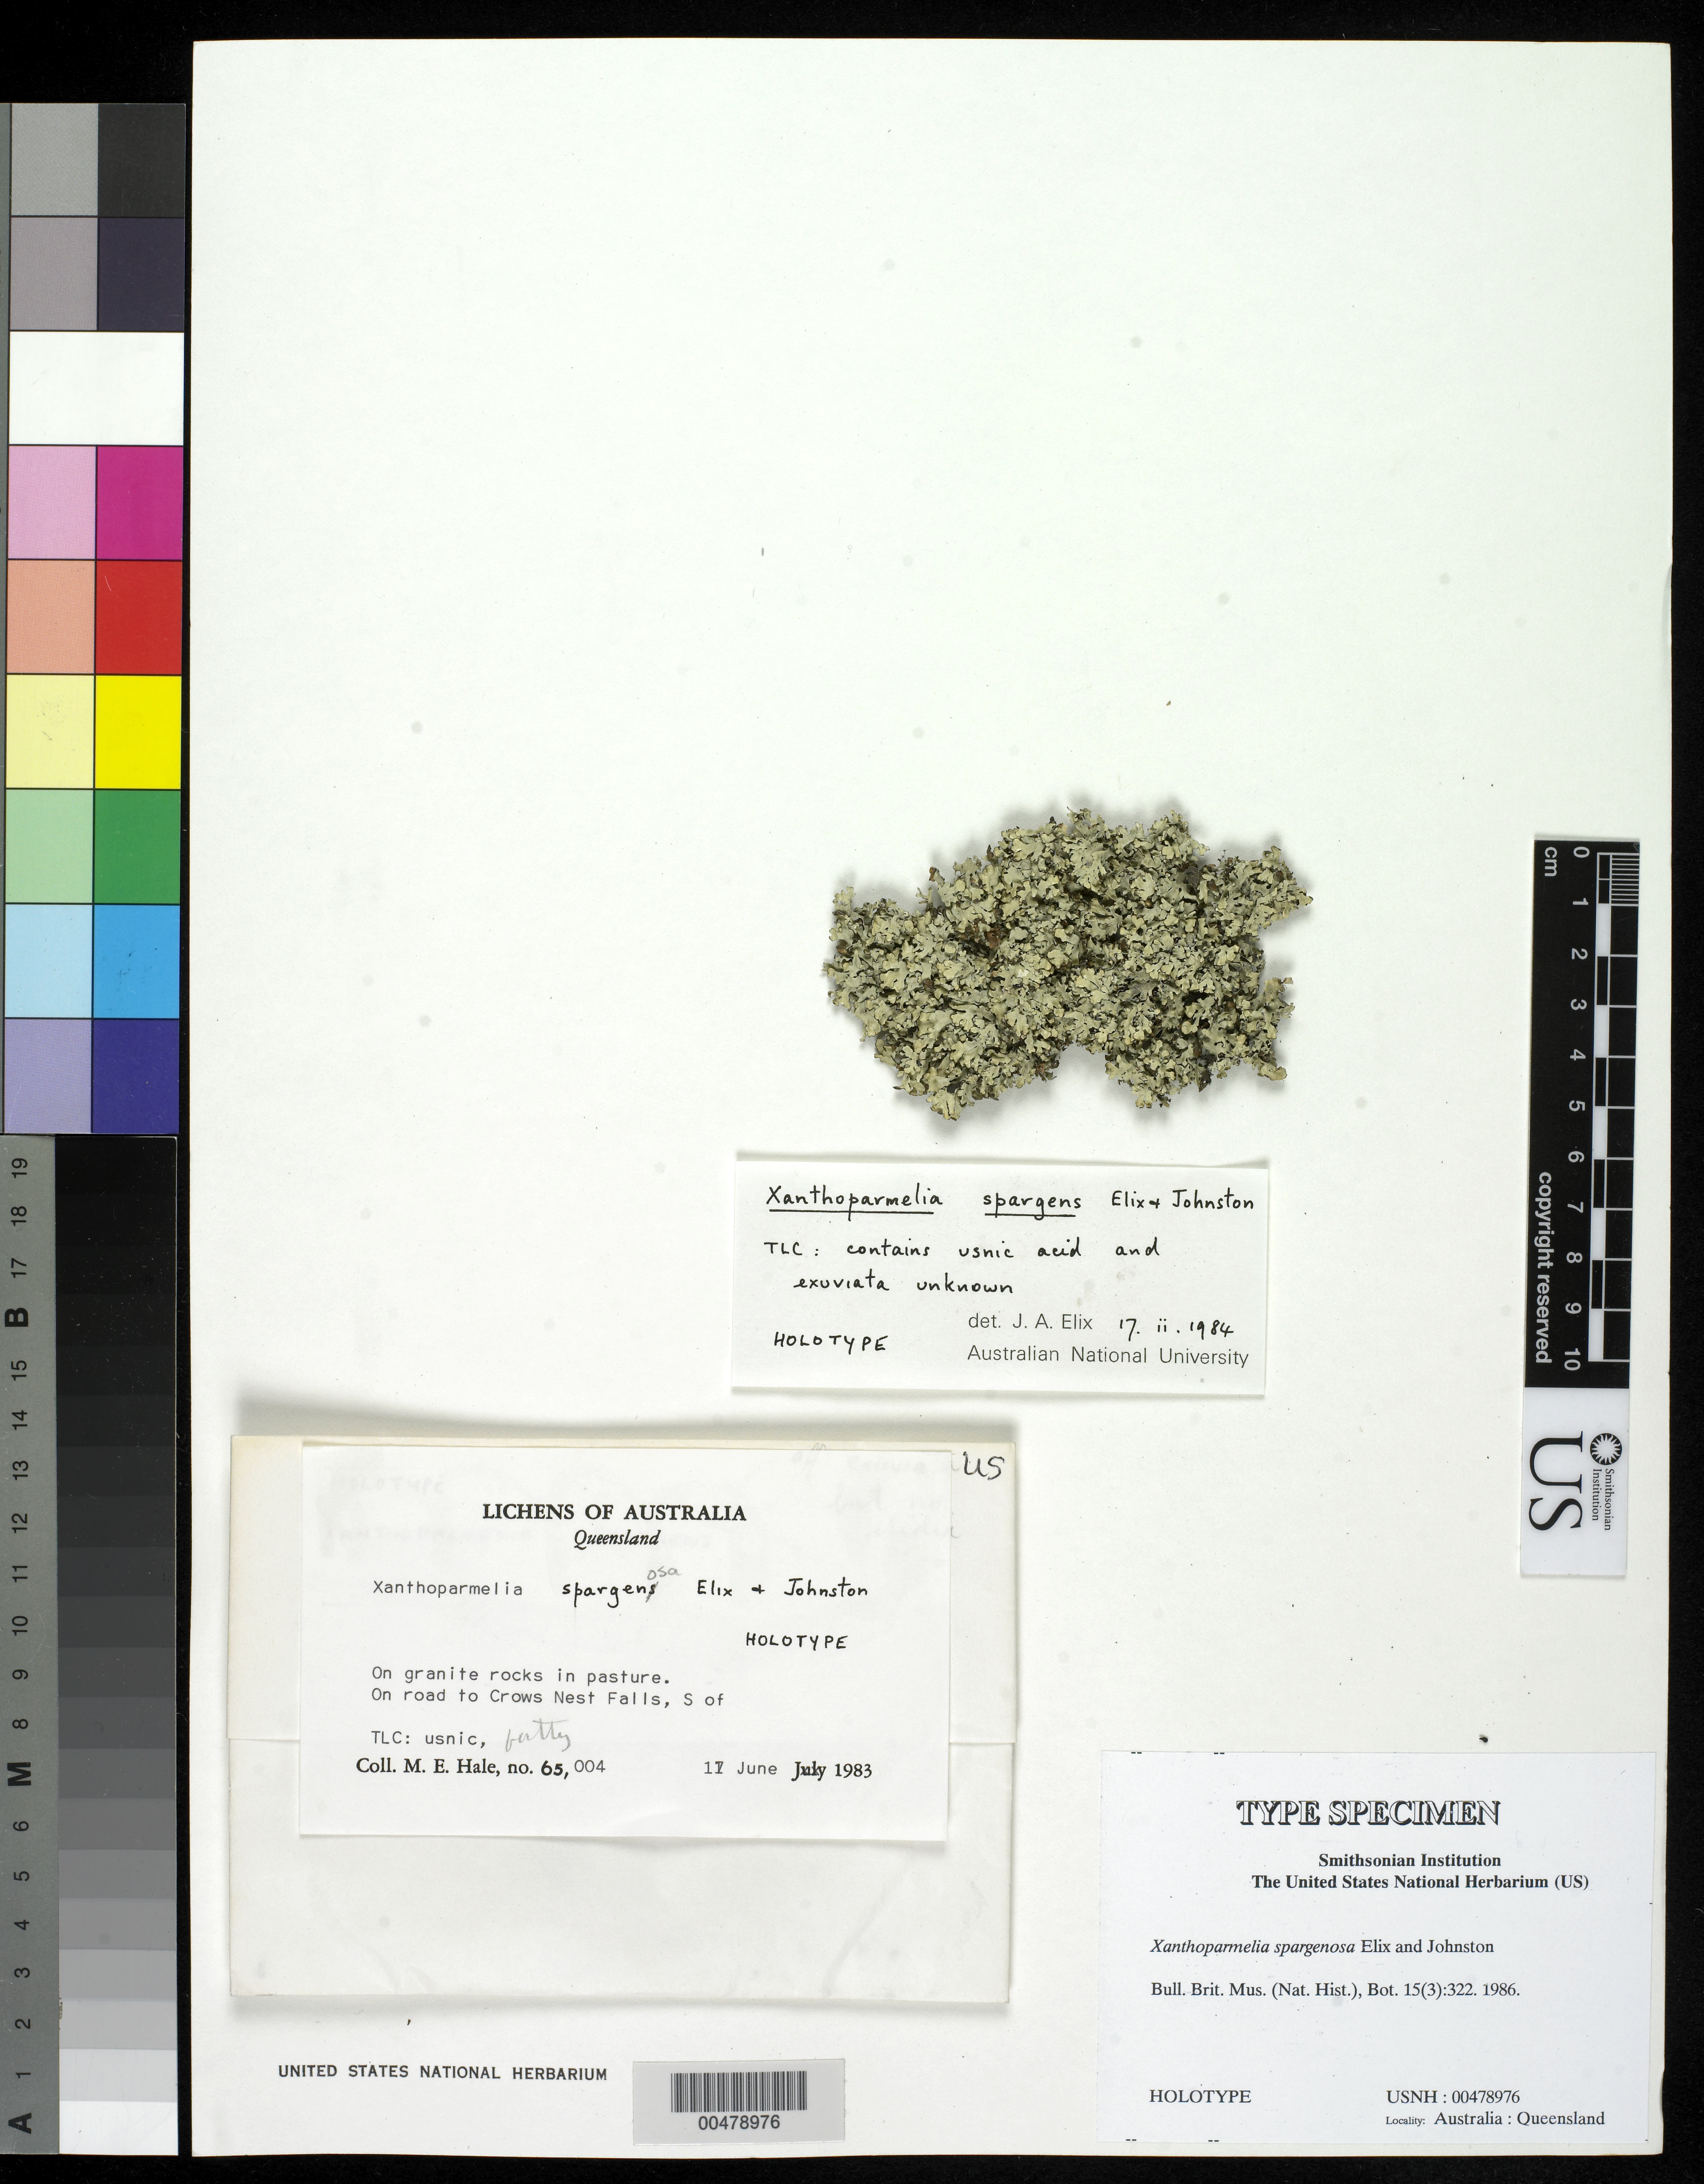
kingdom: Fungi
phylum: Ascomycota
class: Lecanoromycetes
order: Lecanorales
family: Parmeliaceae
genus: Xanthoparmelia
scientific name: Xanthoparmelia spargenosa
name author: Elix & J. Johnst.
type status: Holotype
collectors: M. Hale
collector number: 65004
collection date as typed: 17 Jun 1983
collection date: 1983-06-17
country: Australia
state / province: Queensland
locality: Road to Crows Nest Falls, S of Kingaroy.